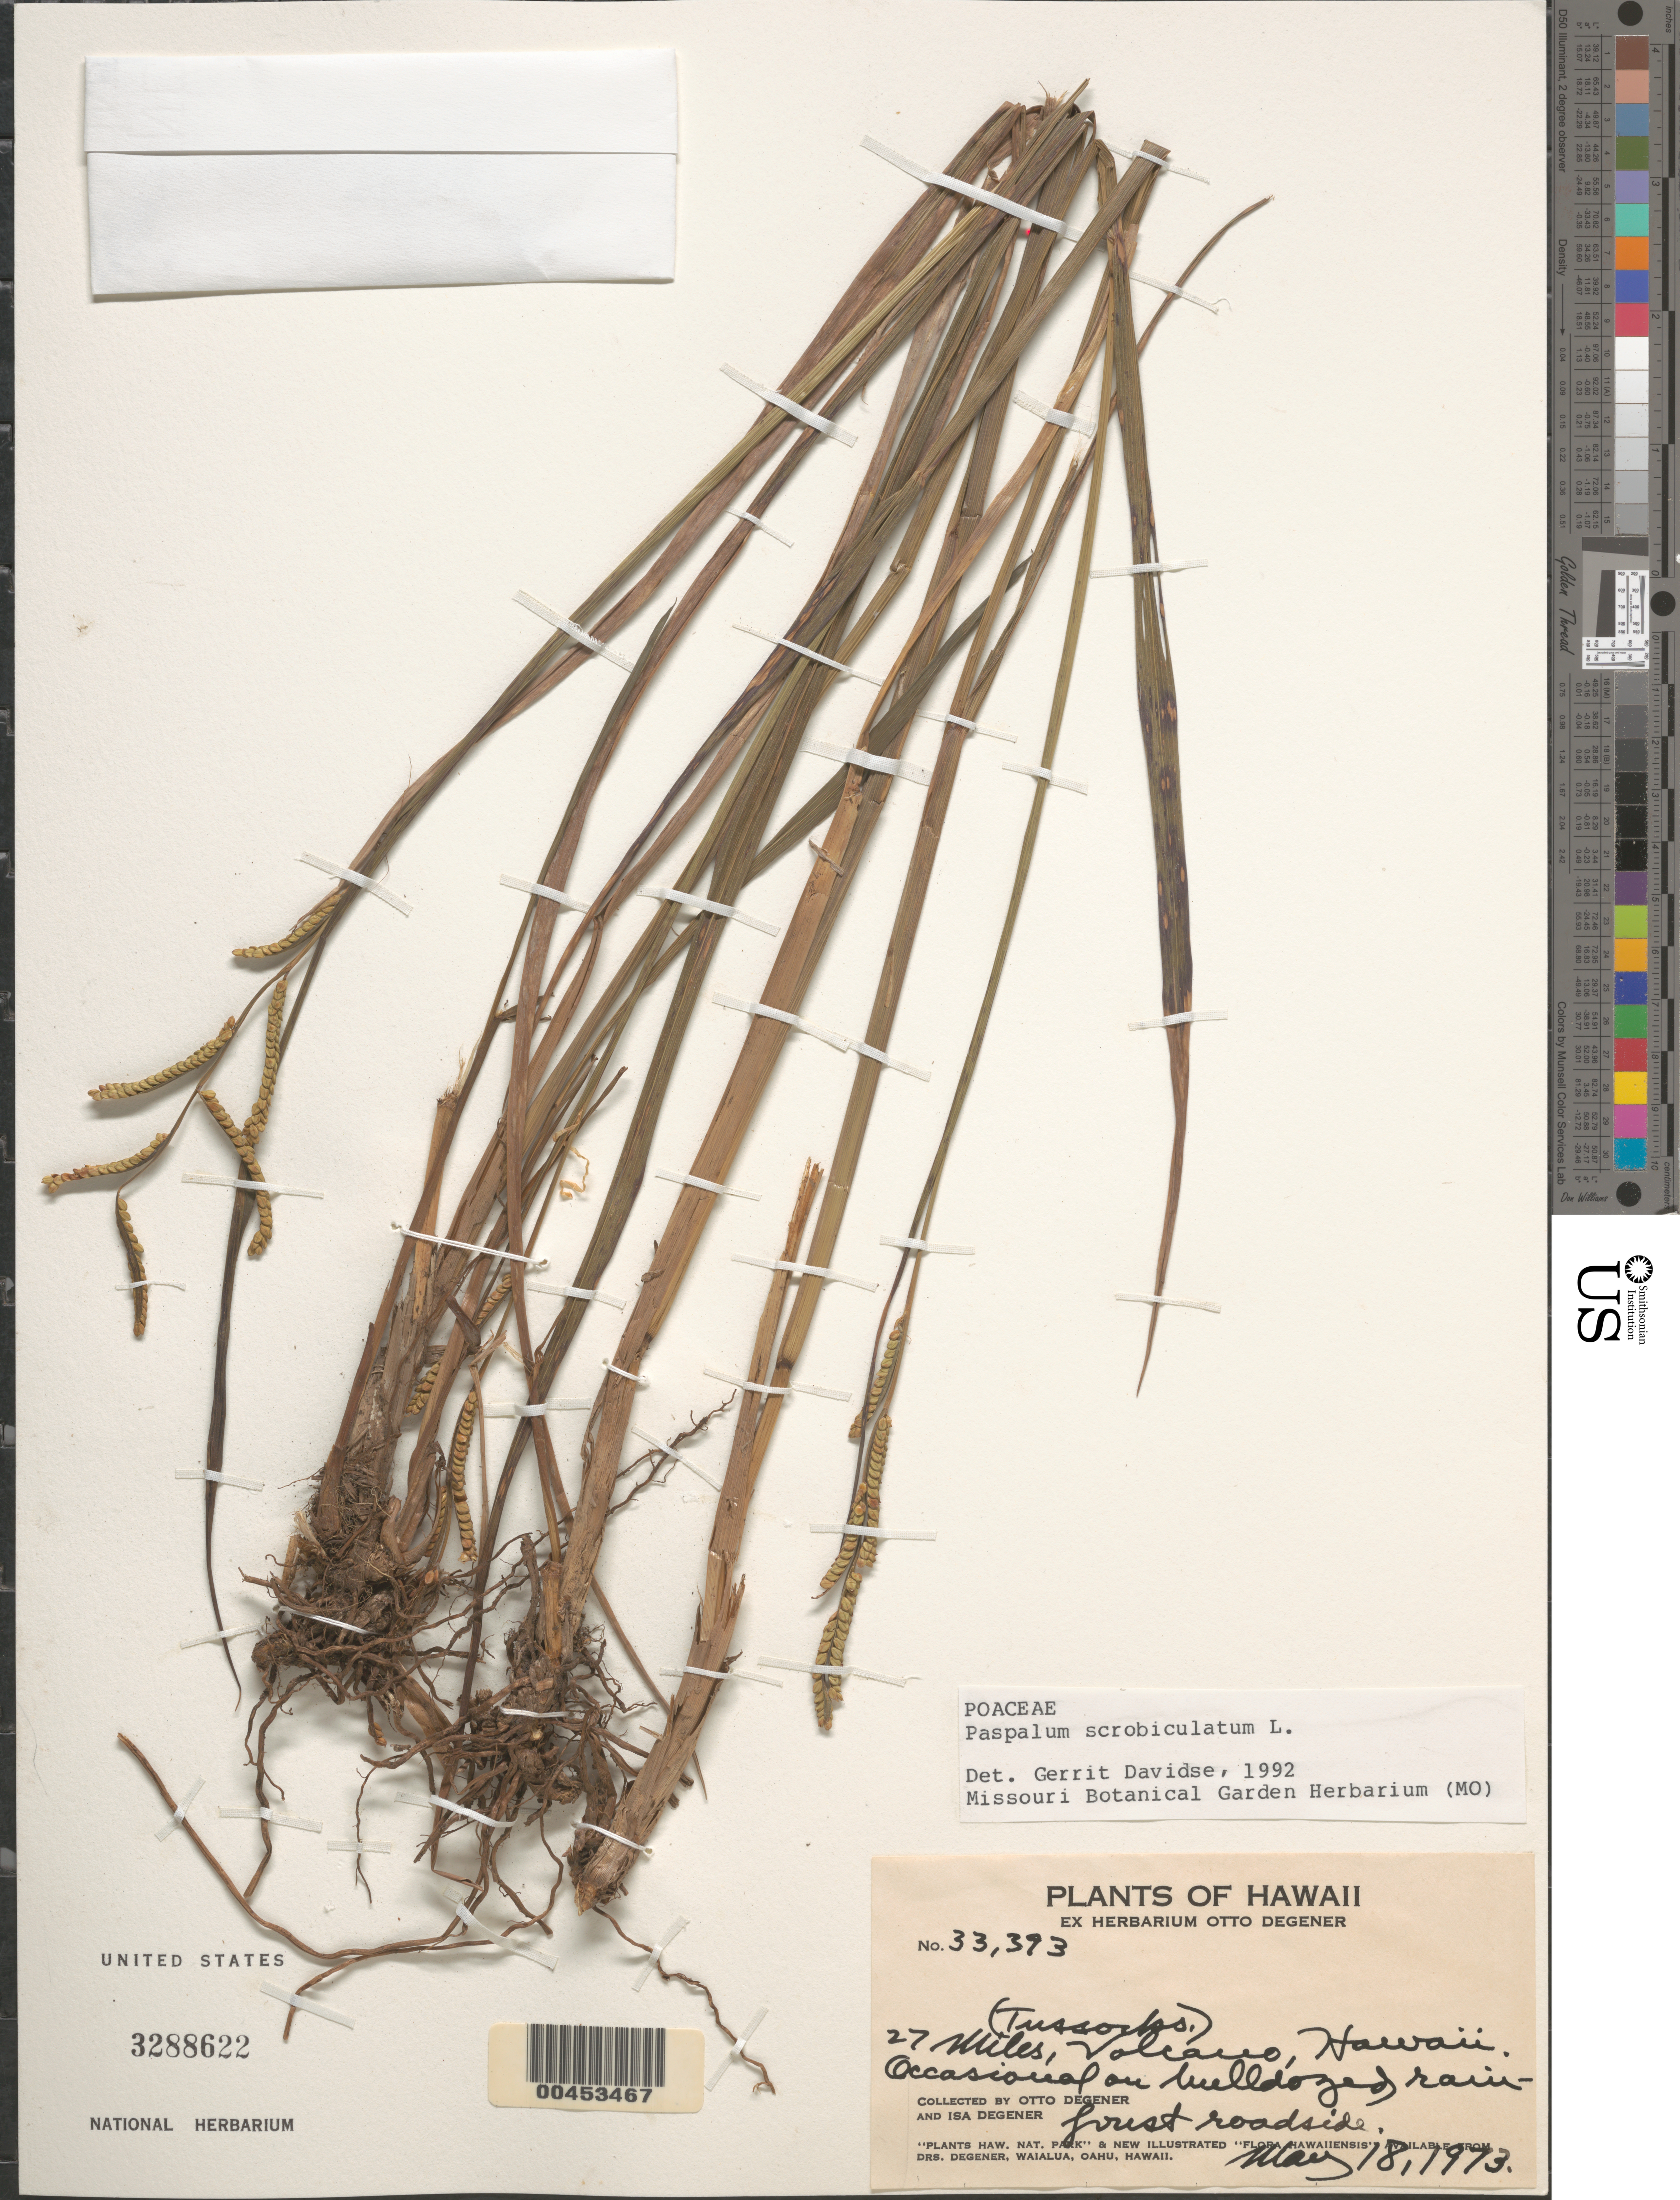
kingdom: Plantae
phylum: Tracheophyta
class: Liliopsida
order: Poales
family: Poaceae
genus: Paspalum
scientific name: Paspalum scrobiculatum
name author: L.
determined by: Davidse, Gerrit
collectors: O. Degener & I. Degener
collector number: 33393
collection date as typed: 18 May 1973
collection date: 1973-05-18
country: United States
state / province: Hawaii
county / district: Hawaii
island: Hawaii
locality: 27 Miles, Volcano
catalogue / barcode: US 3288622